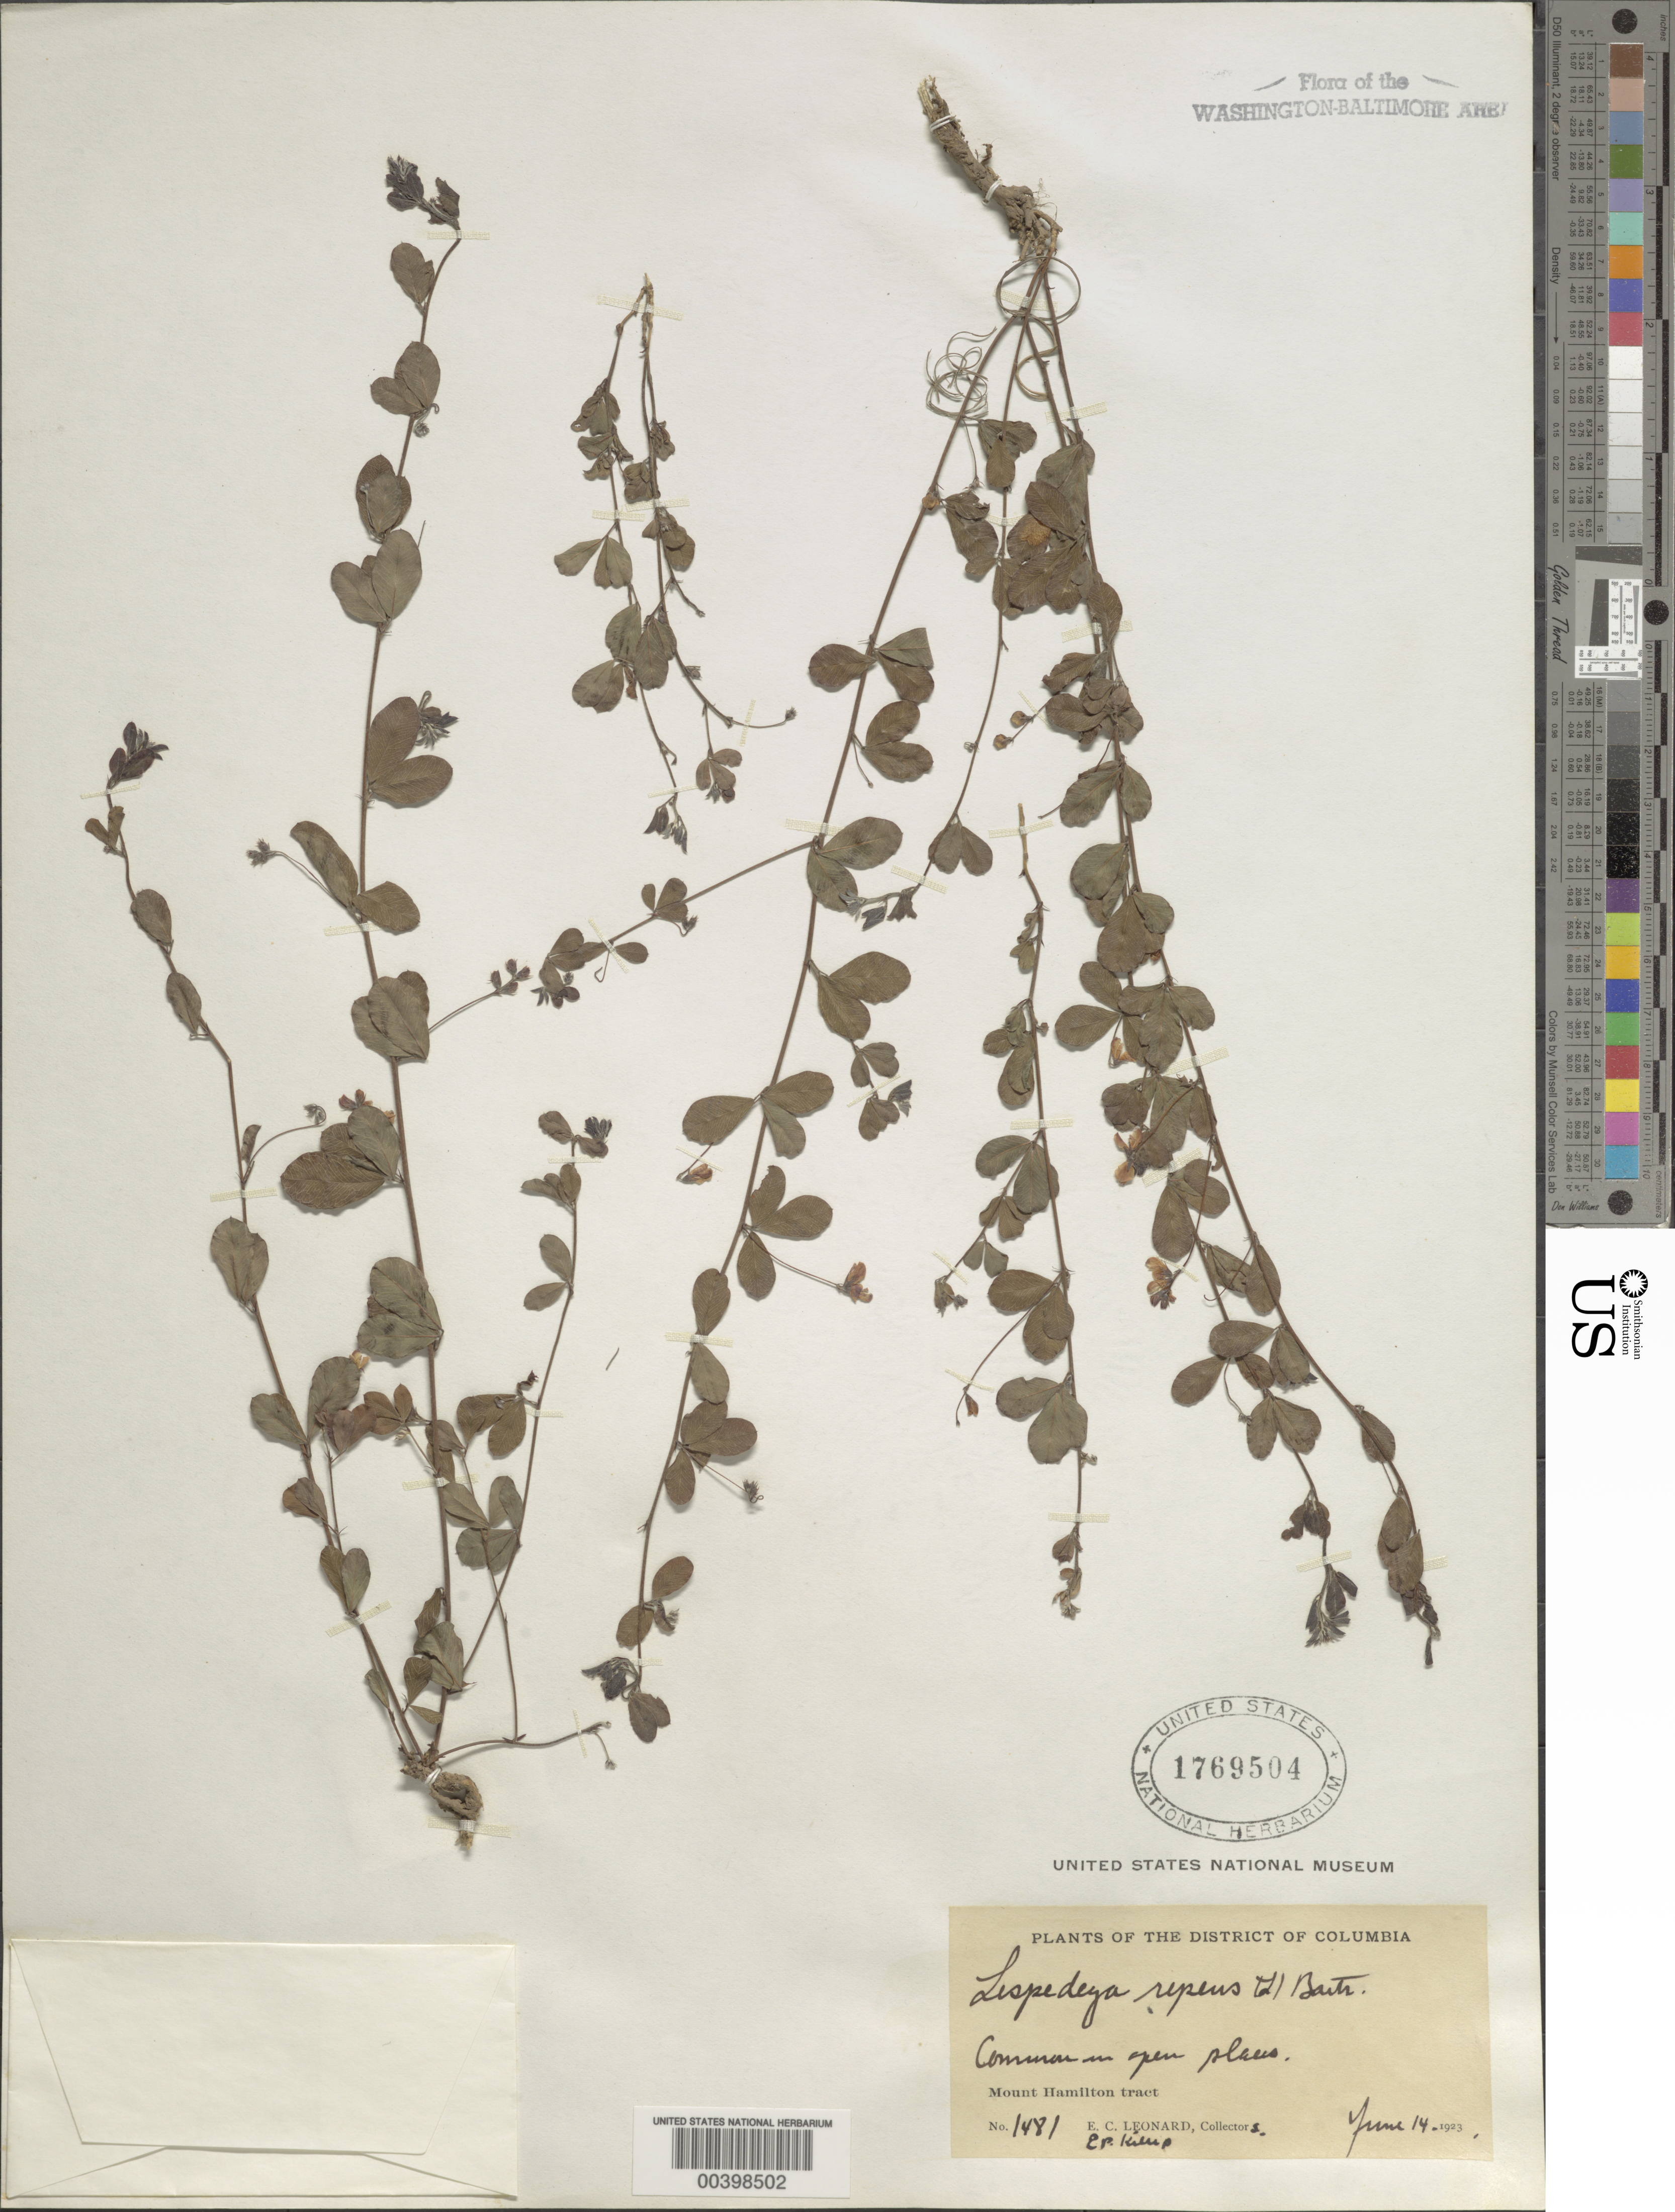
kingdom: Plantae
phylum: Tracheophyta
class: Magnoliopsida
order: Fabales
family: Fabaceae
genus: Lespedeza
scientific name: Lespedeza repens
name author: (L.) W.P.C. Barton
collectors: E. C. Leonard & E. P. Killip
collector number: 1481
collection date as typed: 14 Jun 1923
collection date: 1923-06-14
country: United States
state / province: District of Columbia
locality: Mount Hamilton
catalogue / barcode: US 1769504